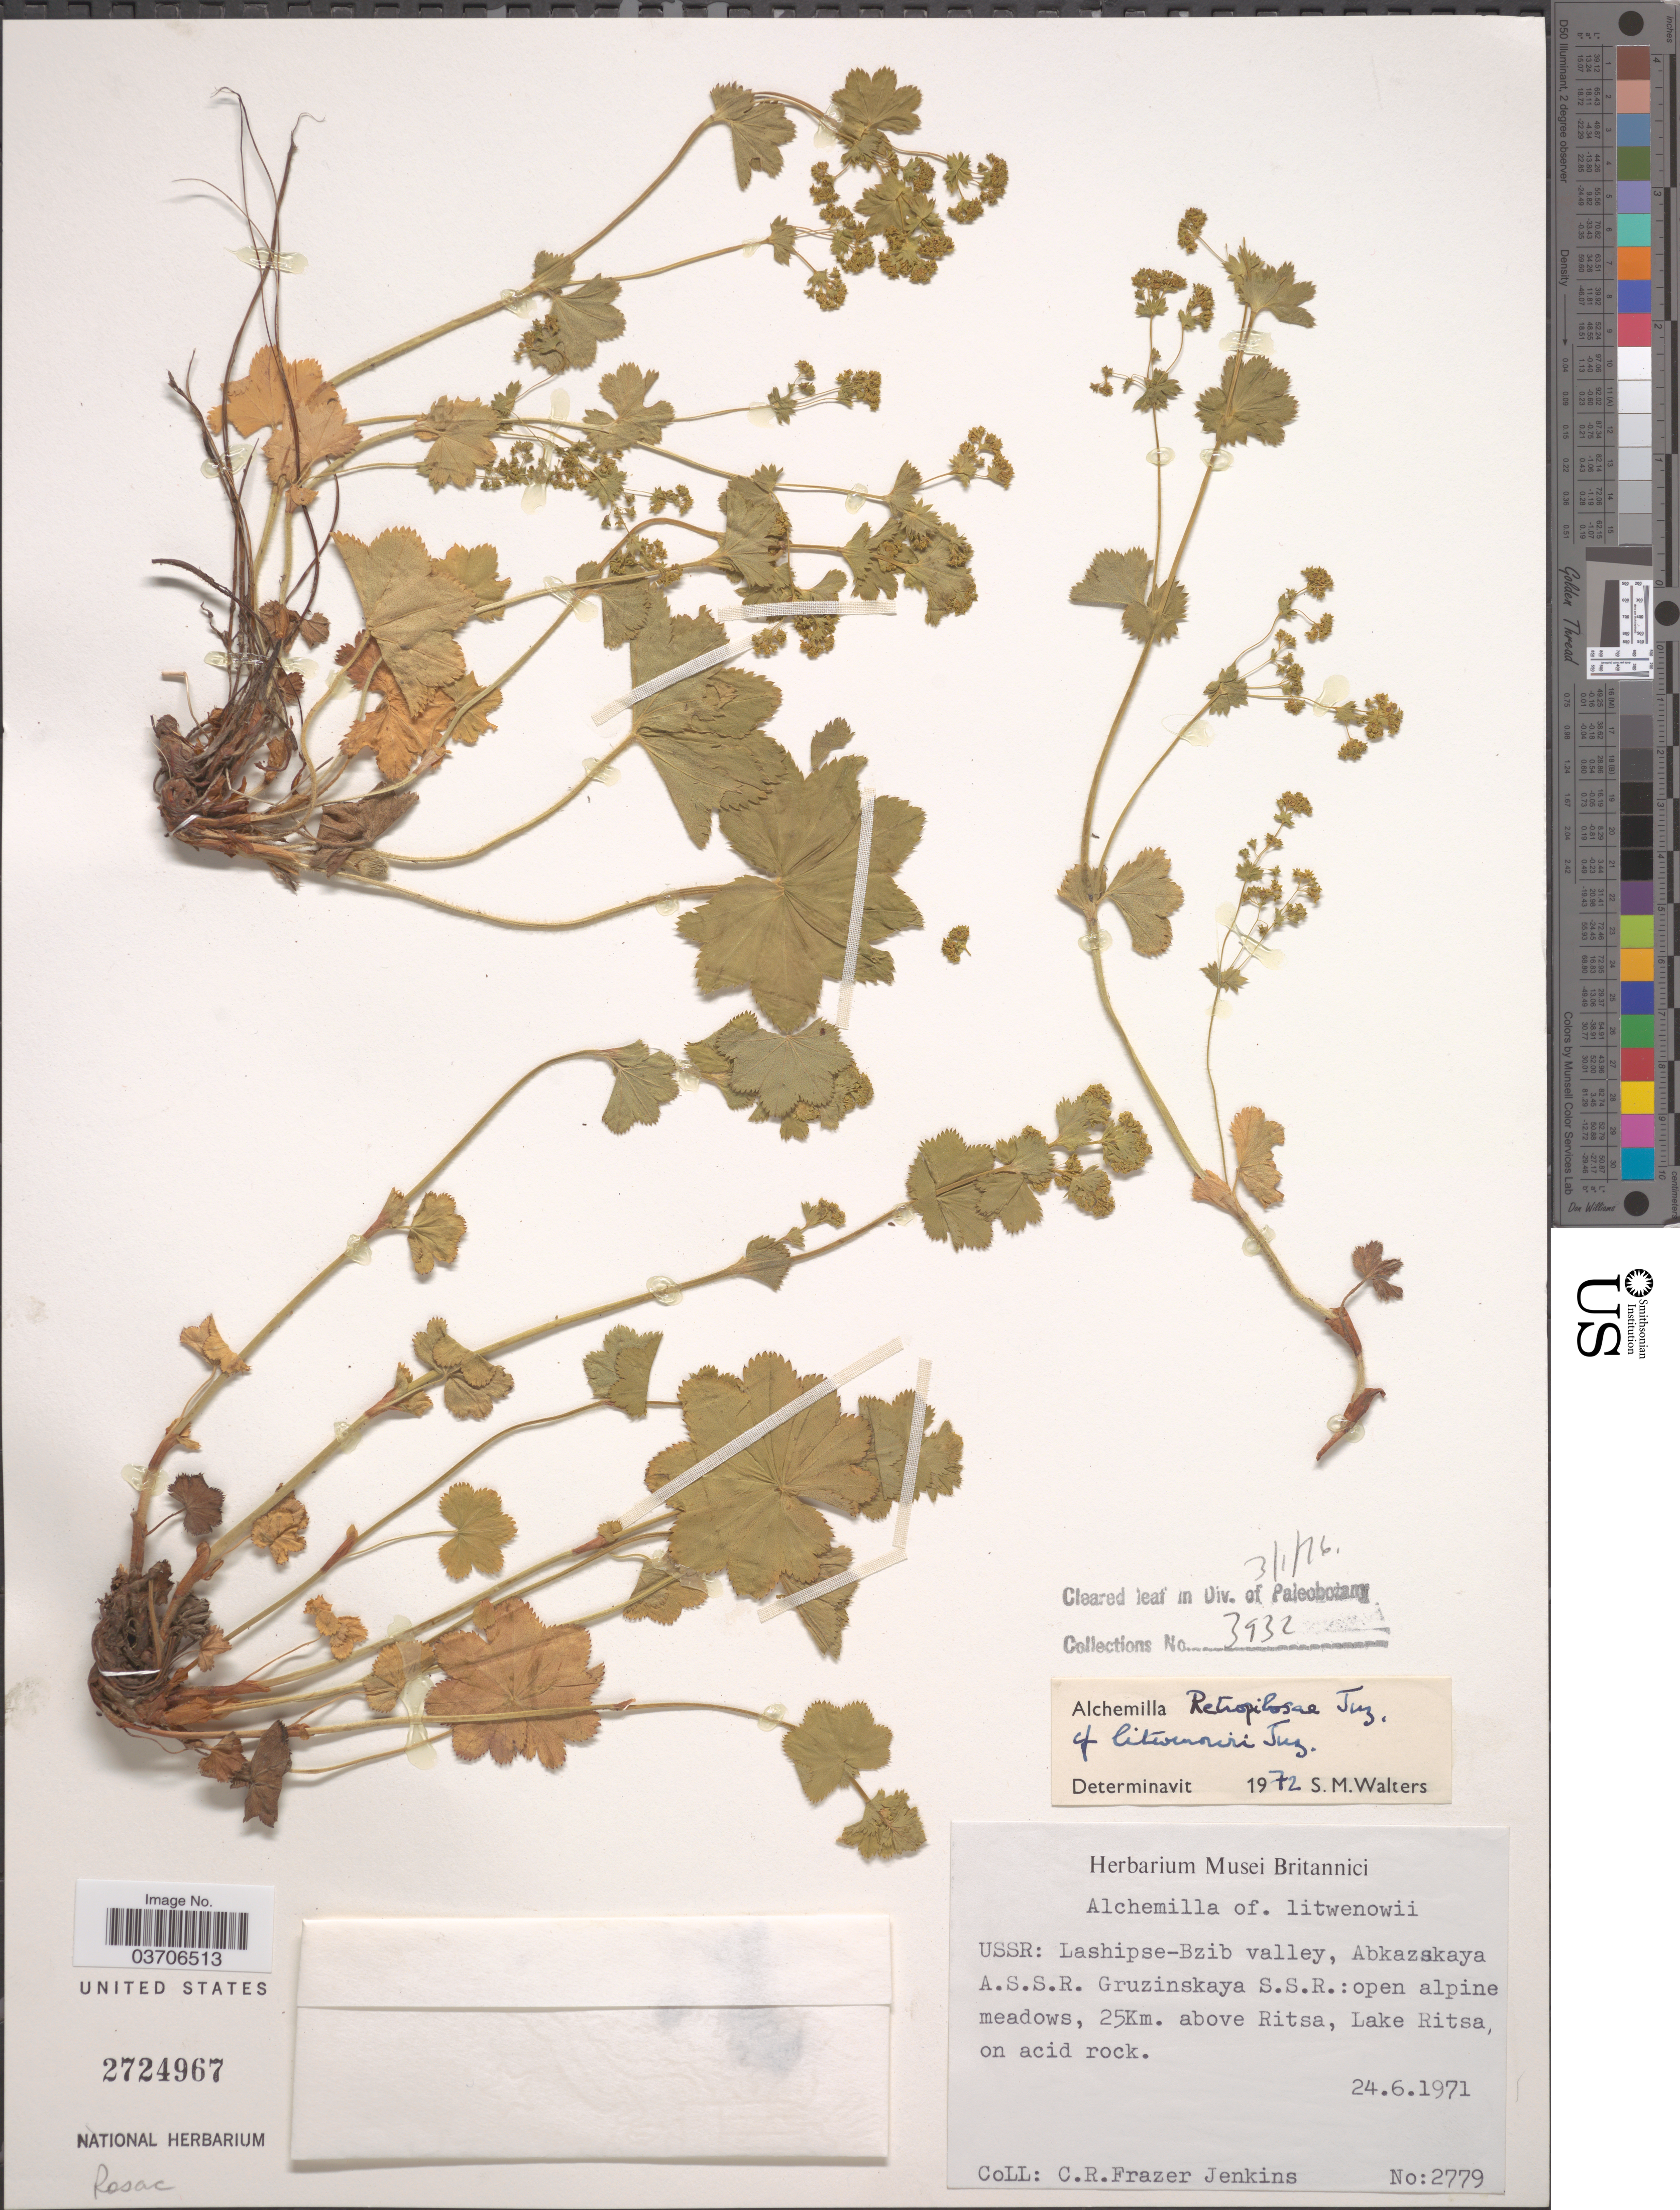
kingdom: Plantae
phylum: Tracheophyta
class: Magnoliopsida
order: Rosales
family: Rosaceae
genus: Alchemilla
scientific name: Alchemilla litwinowii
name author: Juz.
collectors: C. R. Fraser-Jenkins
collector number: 2779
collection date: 1971-06-24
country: Georgia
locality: USSR: Lashipse-Bzib valley, Abkazskaya A.S.S.R. Gruzinskaya S.S.R.: open alpine meadows, 25Km. above Ritsa, Lake Ritsa.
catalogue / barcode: US 2724967